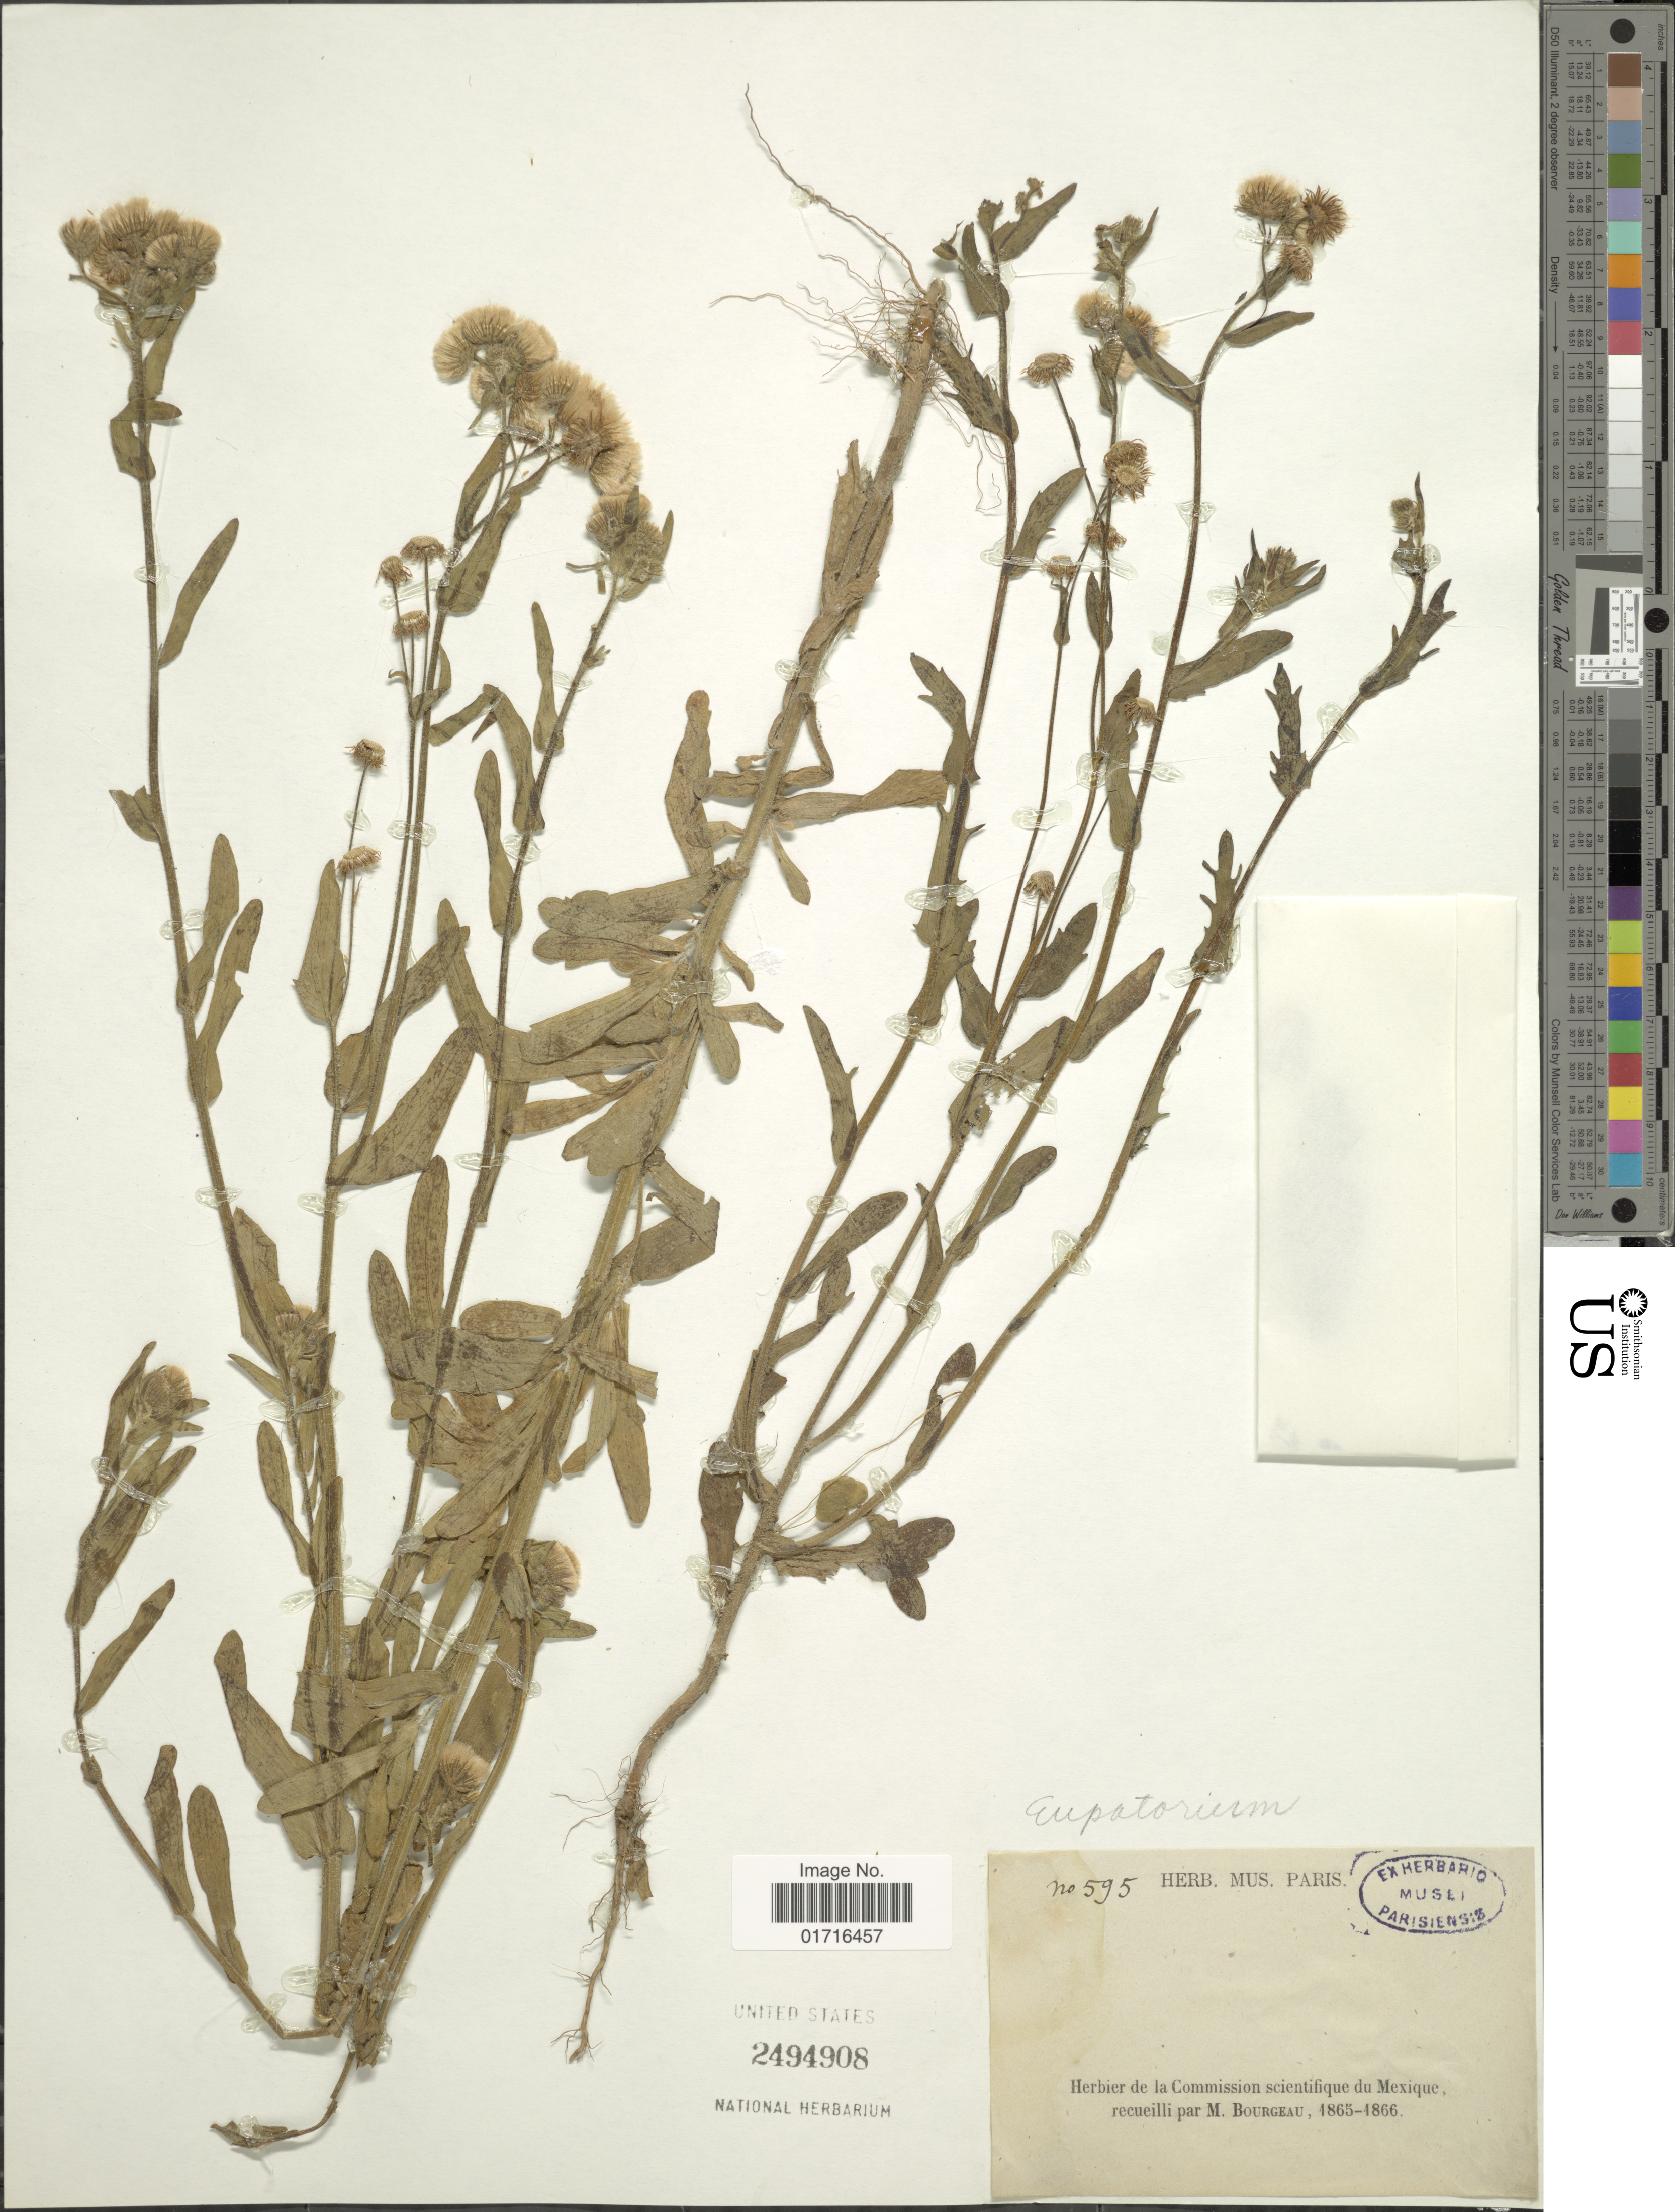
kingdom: Plantae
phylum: Tracheophyta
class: Magnoliopsida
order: Asterales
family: Asteraceae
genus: Conyza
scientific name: Conyza coronopifolia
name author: Kunth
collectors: M. Bourgeau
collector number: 595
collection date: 1865/1866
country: Mexico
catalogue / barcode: US 2494908